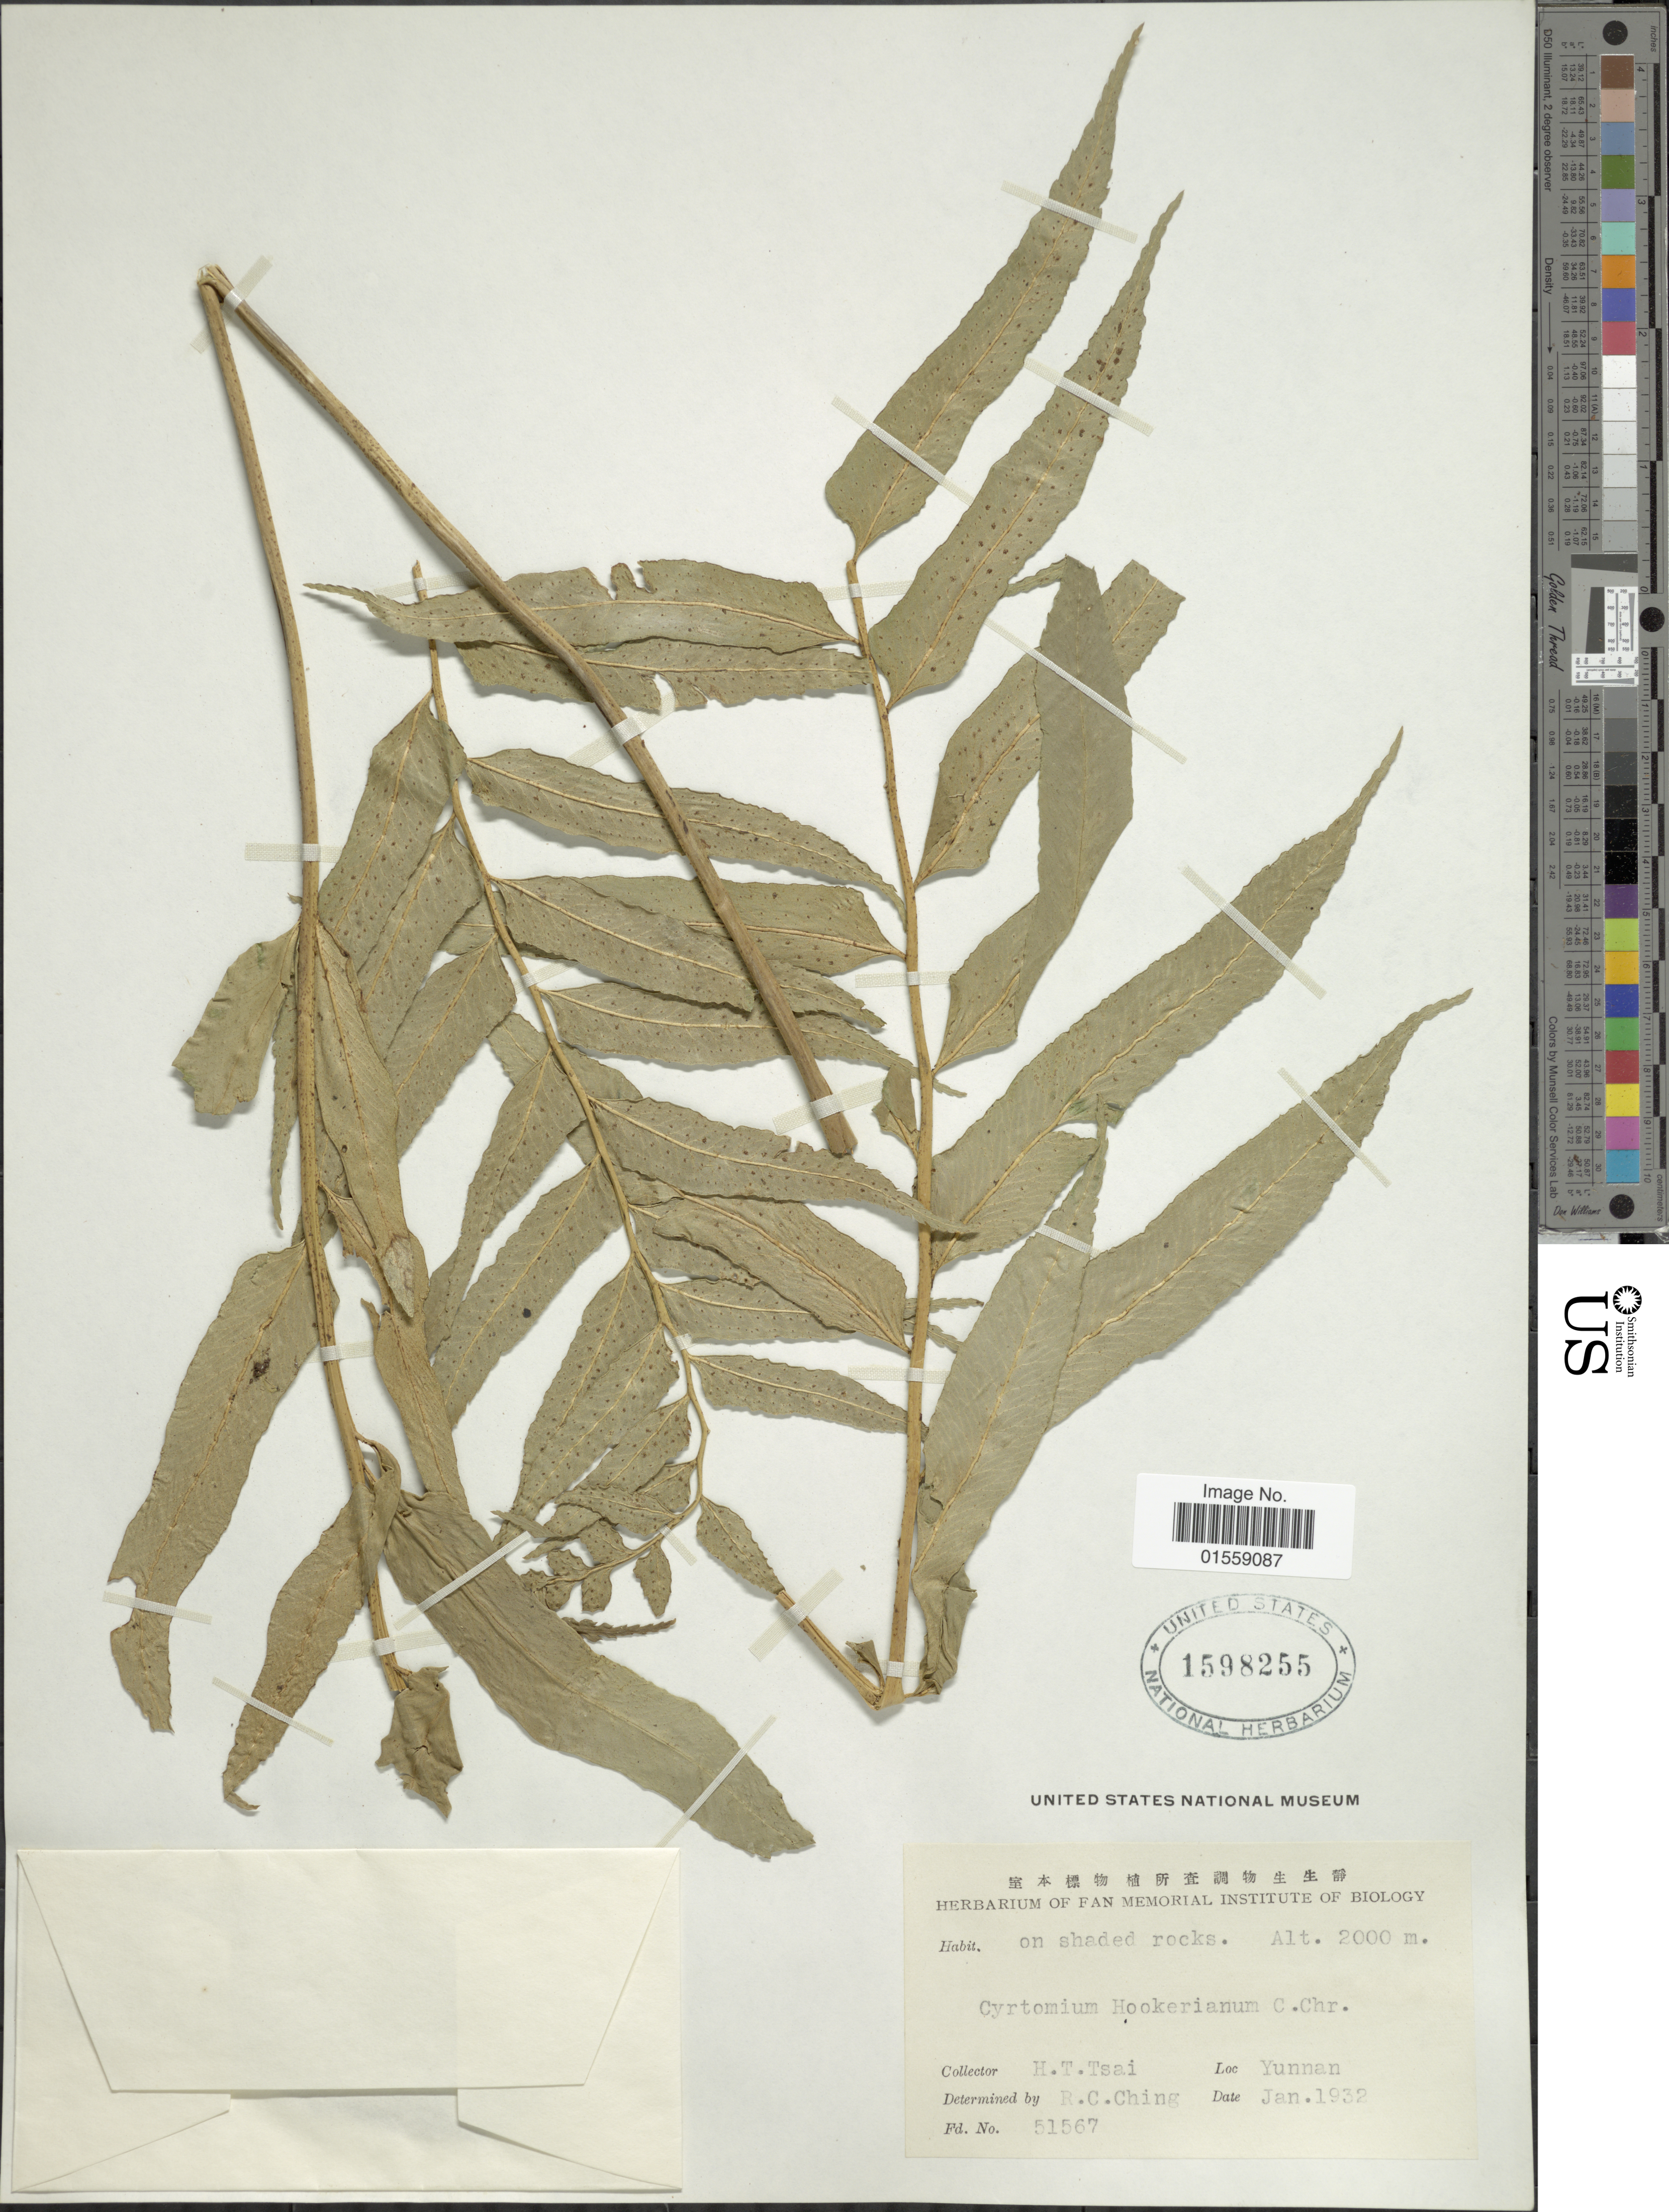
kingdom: Plantae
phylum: Tracheophyta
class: Polypodiopsida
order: Polypodiales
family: Dryopteridaceae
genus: Polystichum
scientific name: Polystichum hookerianum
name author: (C. Presl) C. Chr.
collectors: H. Tsai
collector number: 51567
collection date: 1932-01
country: China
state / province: Yunnan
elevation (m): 2000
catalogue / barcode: US 1598255